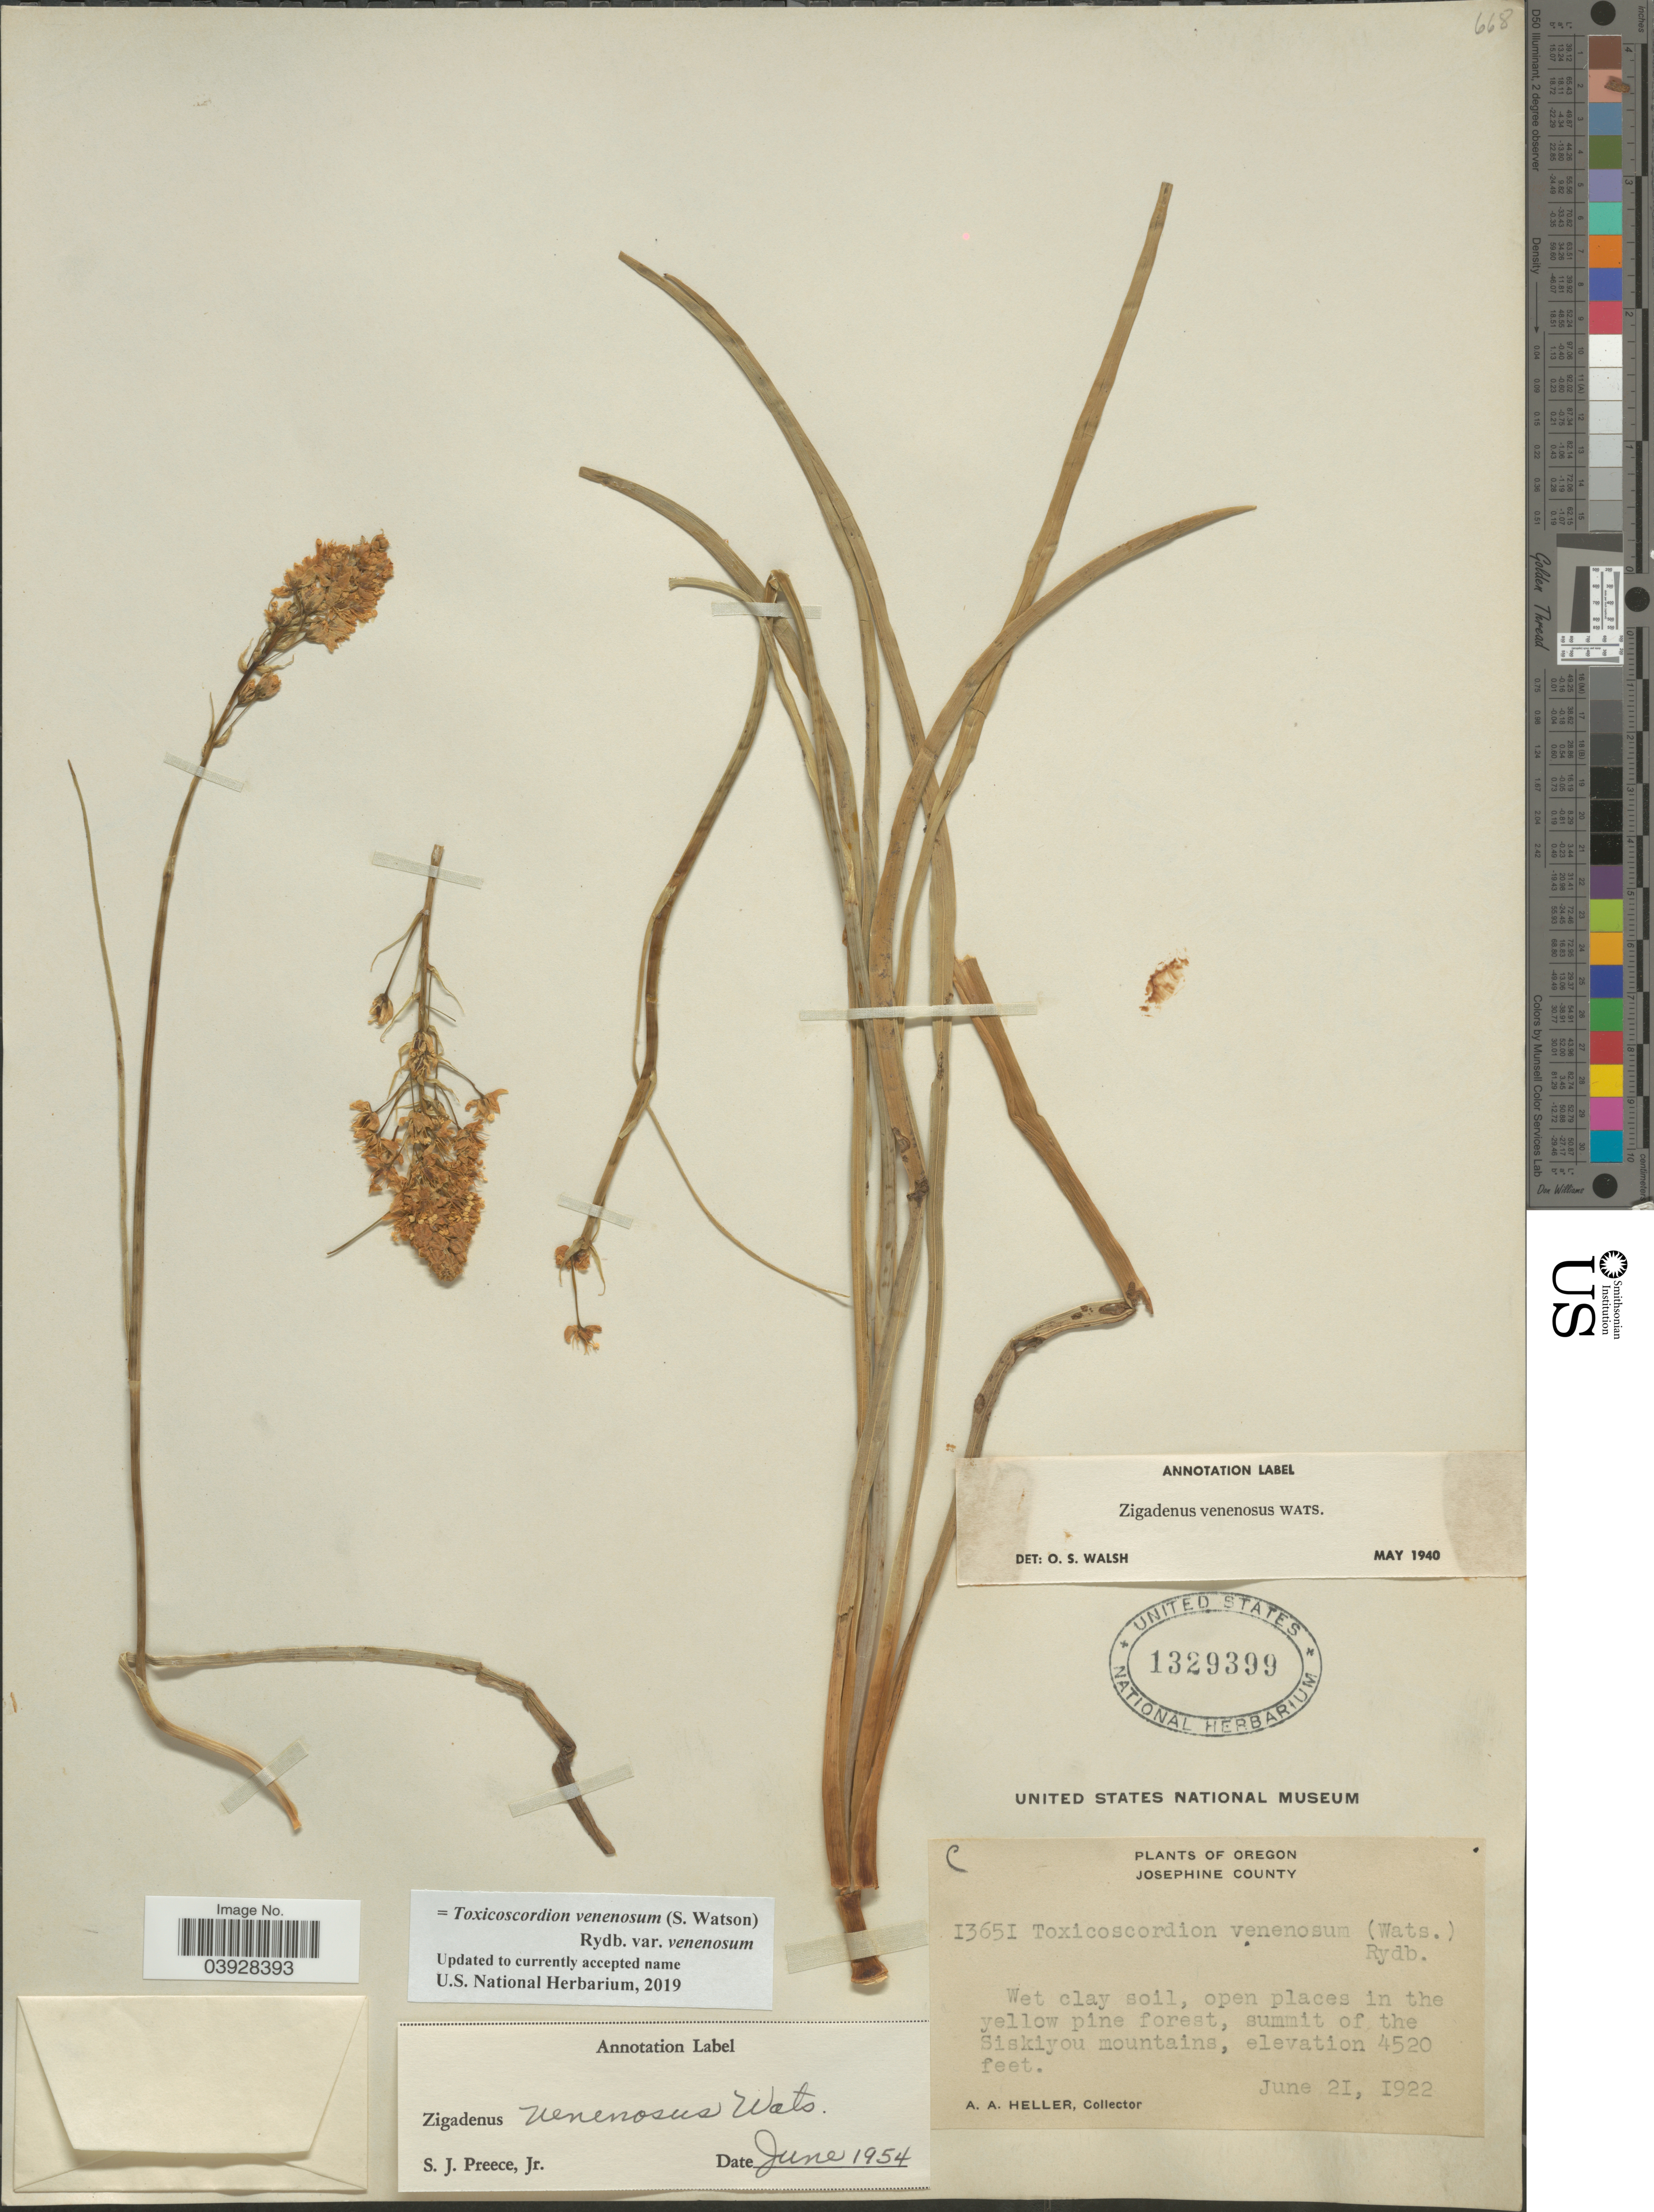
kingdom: Plantae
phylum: Tracheophyta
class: Liliopsida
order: Liliales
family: Melanthiaceae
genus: Toxicoscordion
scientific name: Toxicoscordion venenosum var. gramineum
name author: (Rydb.) Brasher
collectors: A. A. Heller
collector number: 13651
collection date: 1922-06-21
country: United States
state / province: Oregon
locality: Josephine County. Summit of the Siskiyou mountains.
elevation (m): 1378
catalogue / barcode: US 1329399